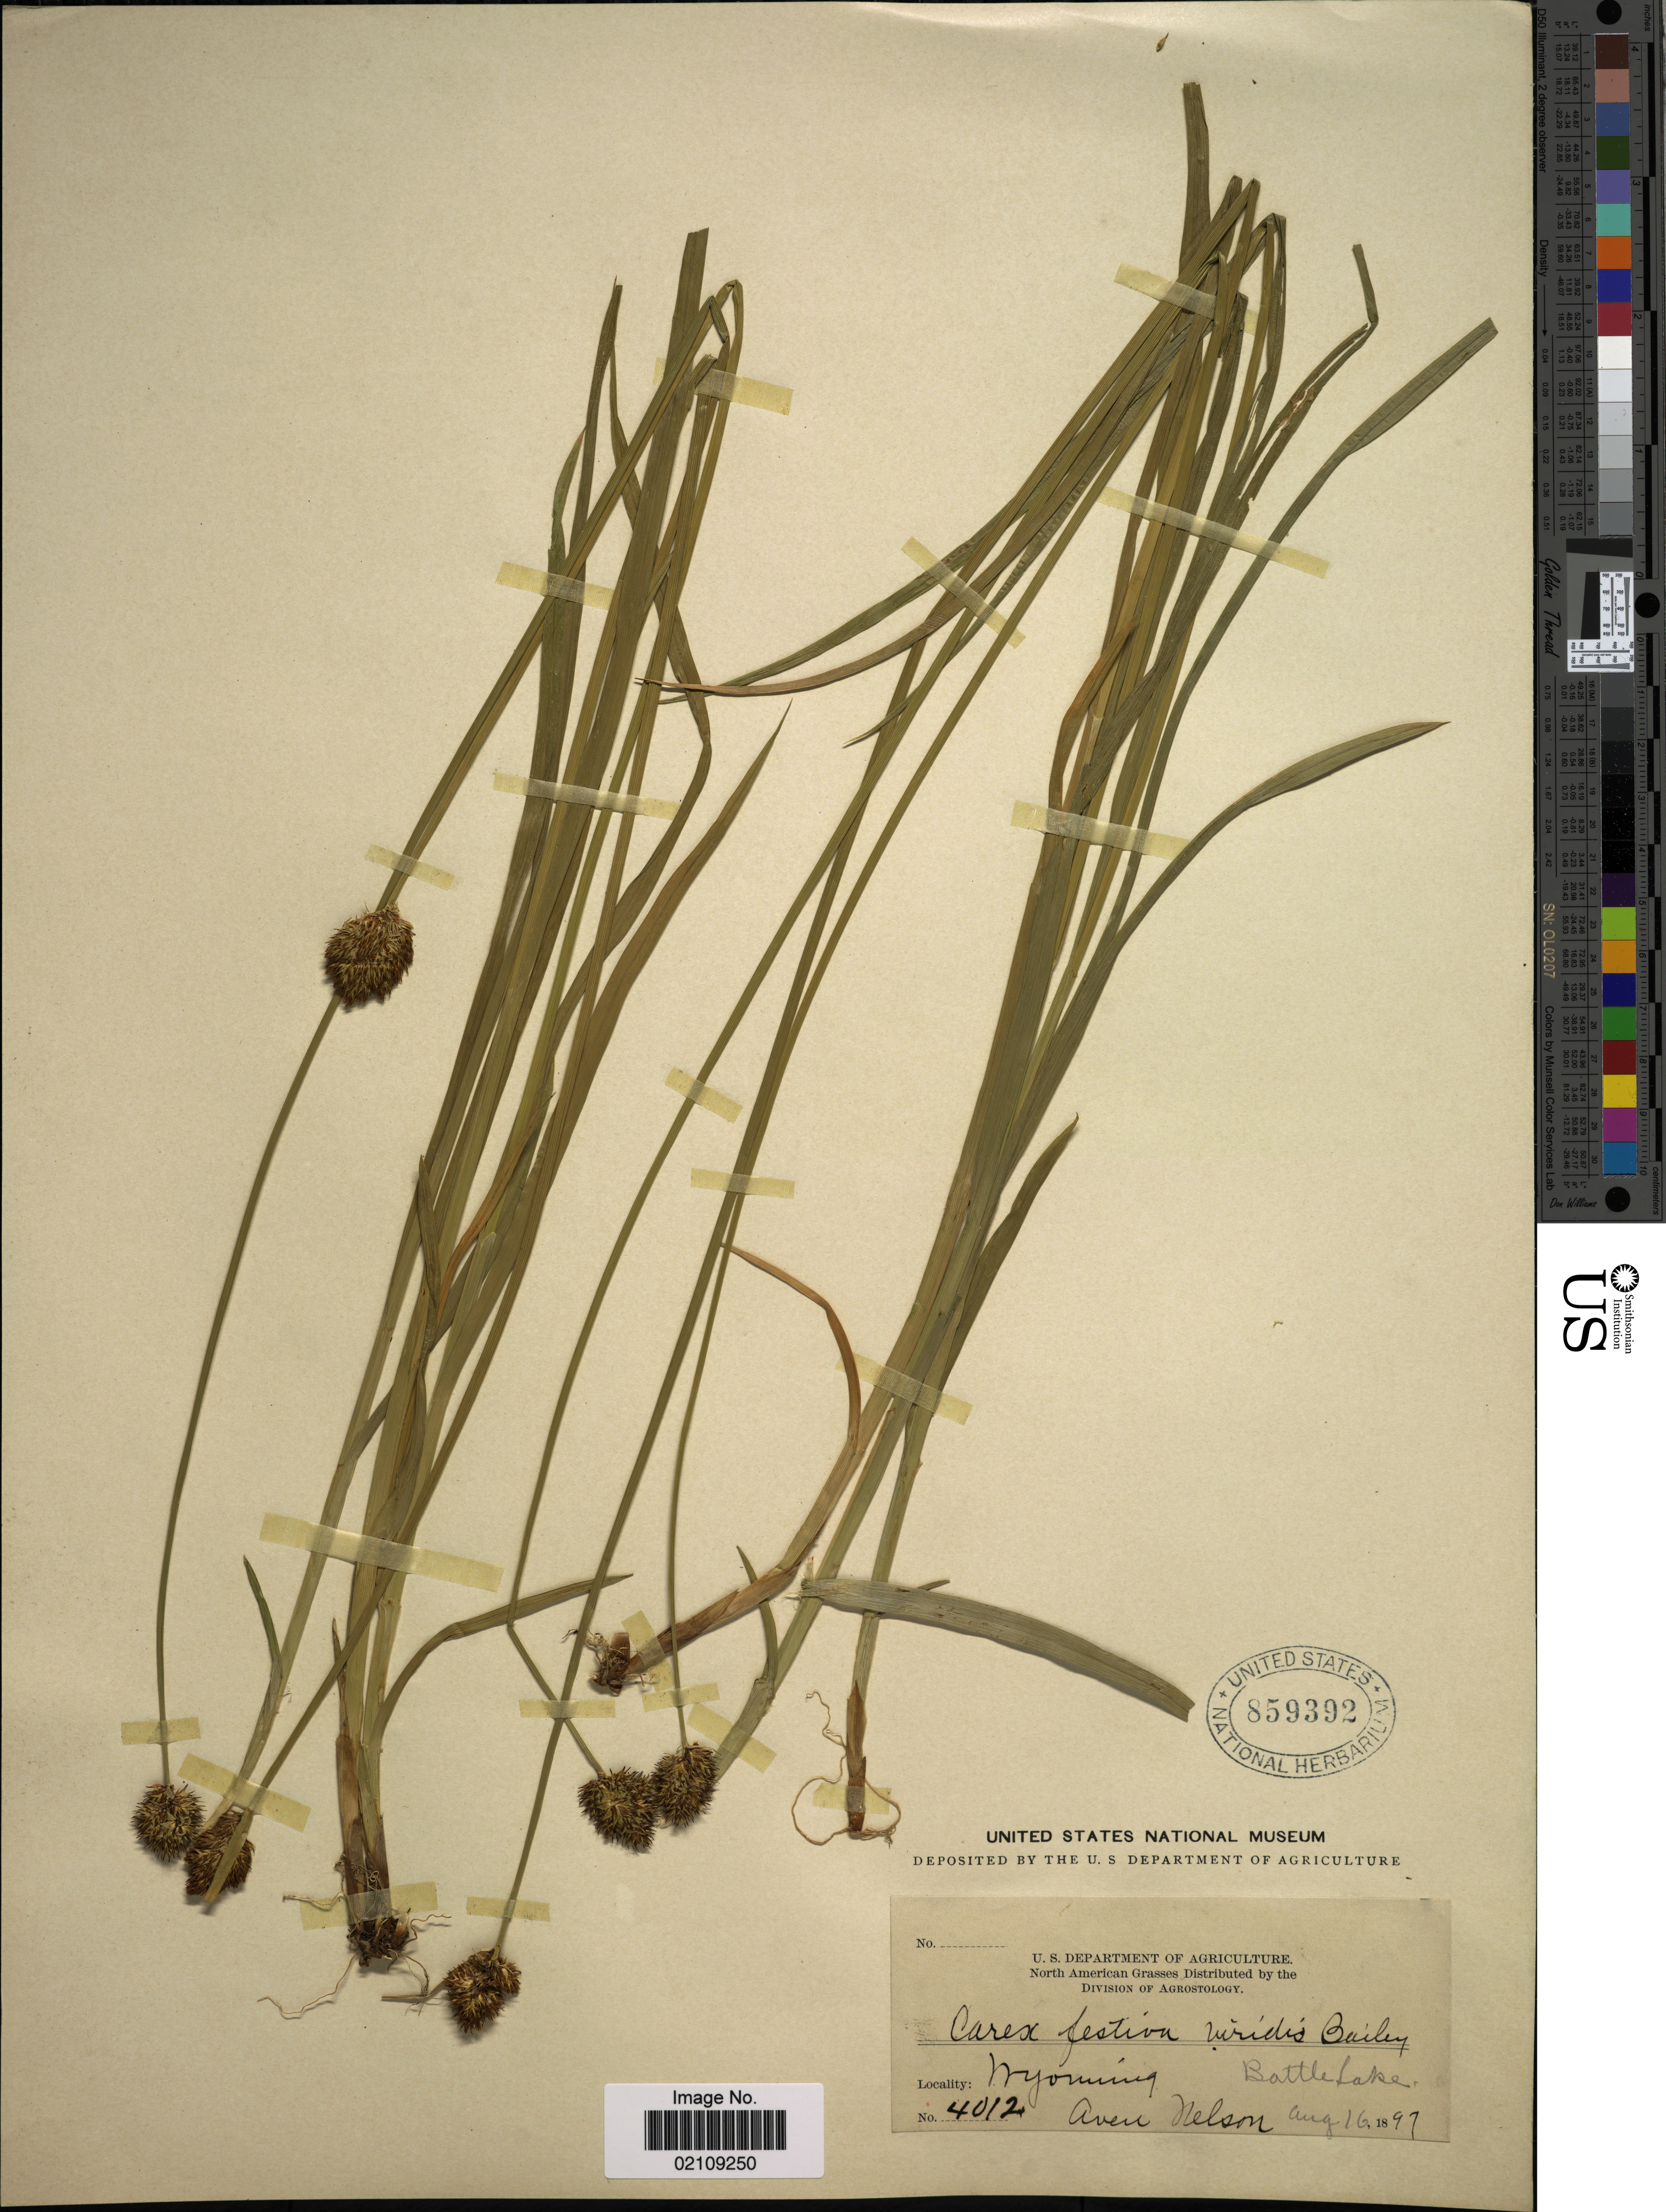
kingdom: Plantae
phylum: Tracheophyta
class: Liliopsida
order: Poales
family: Cyperaceae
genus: Carex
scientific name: Carex microptera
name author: Mack.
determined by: Strong, Mark T., (BOT), Smithsonian Institution - National Museum of Natural History (UNITED STATES)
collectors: A. Nelson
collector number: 4012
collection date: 1897-08-16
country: United States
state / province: Wyoming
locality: Battle Lake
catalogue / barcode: US 859392